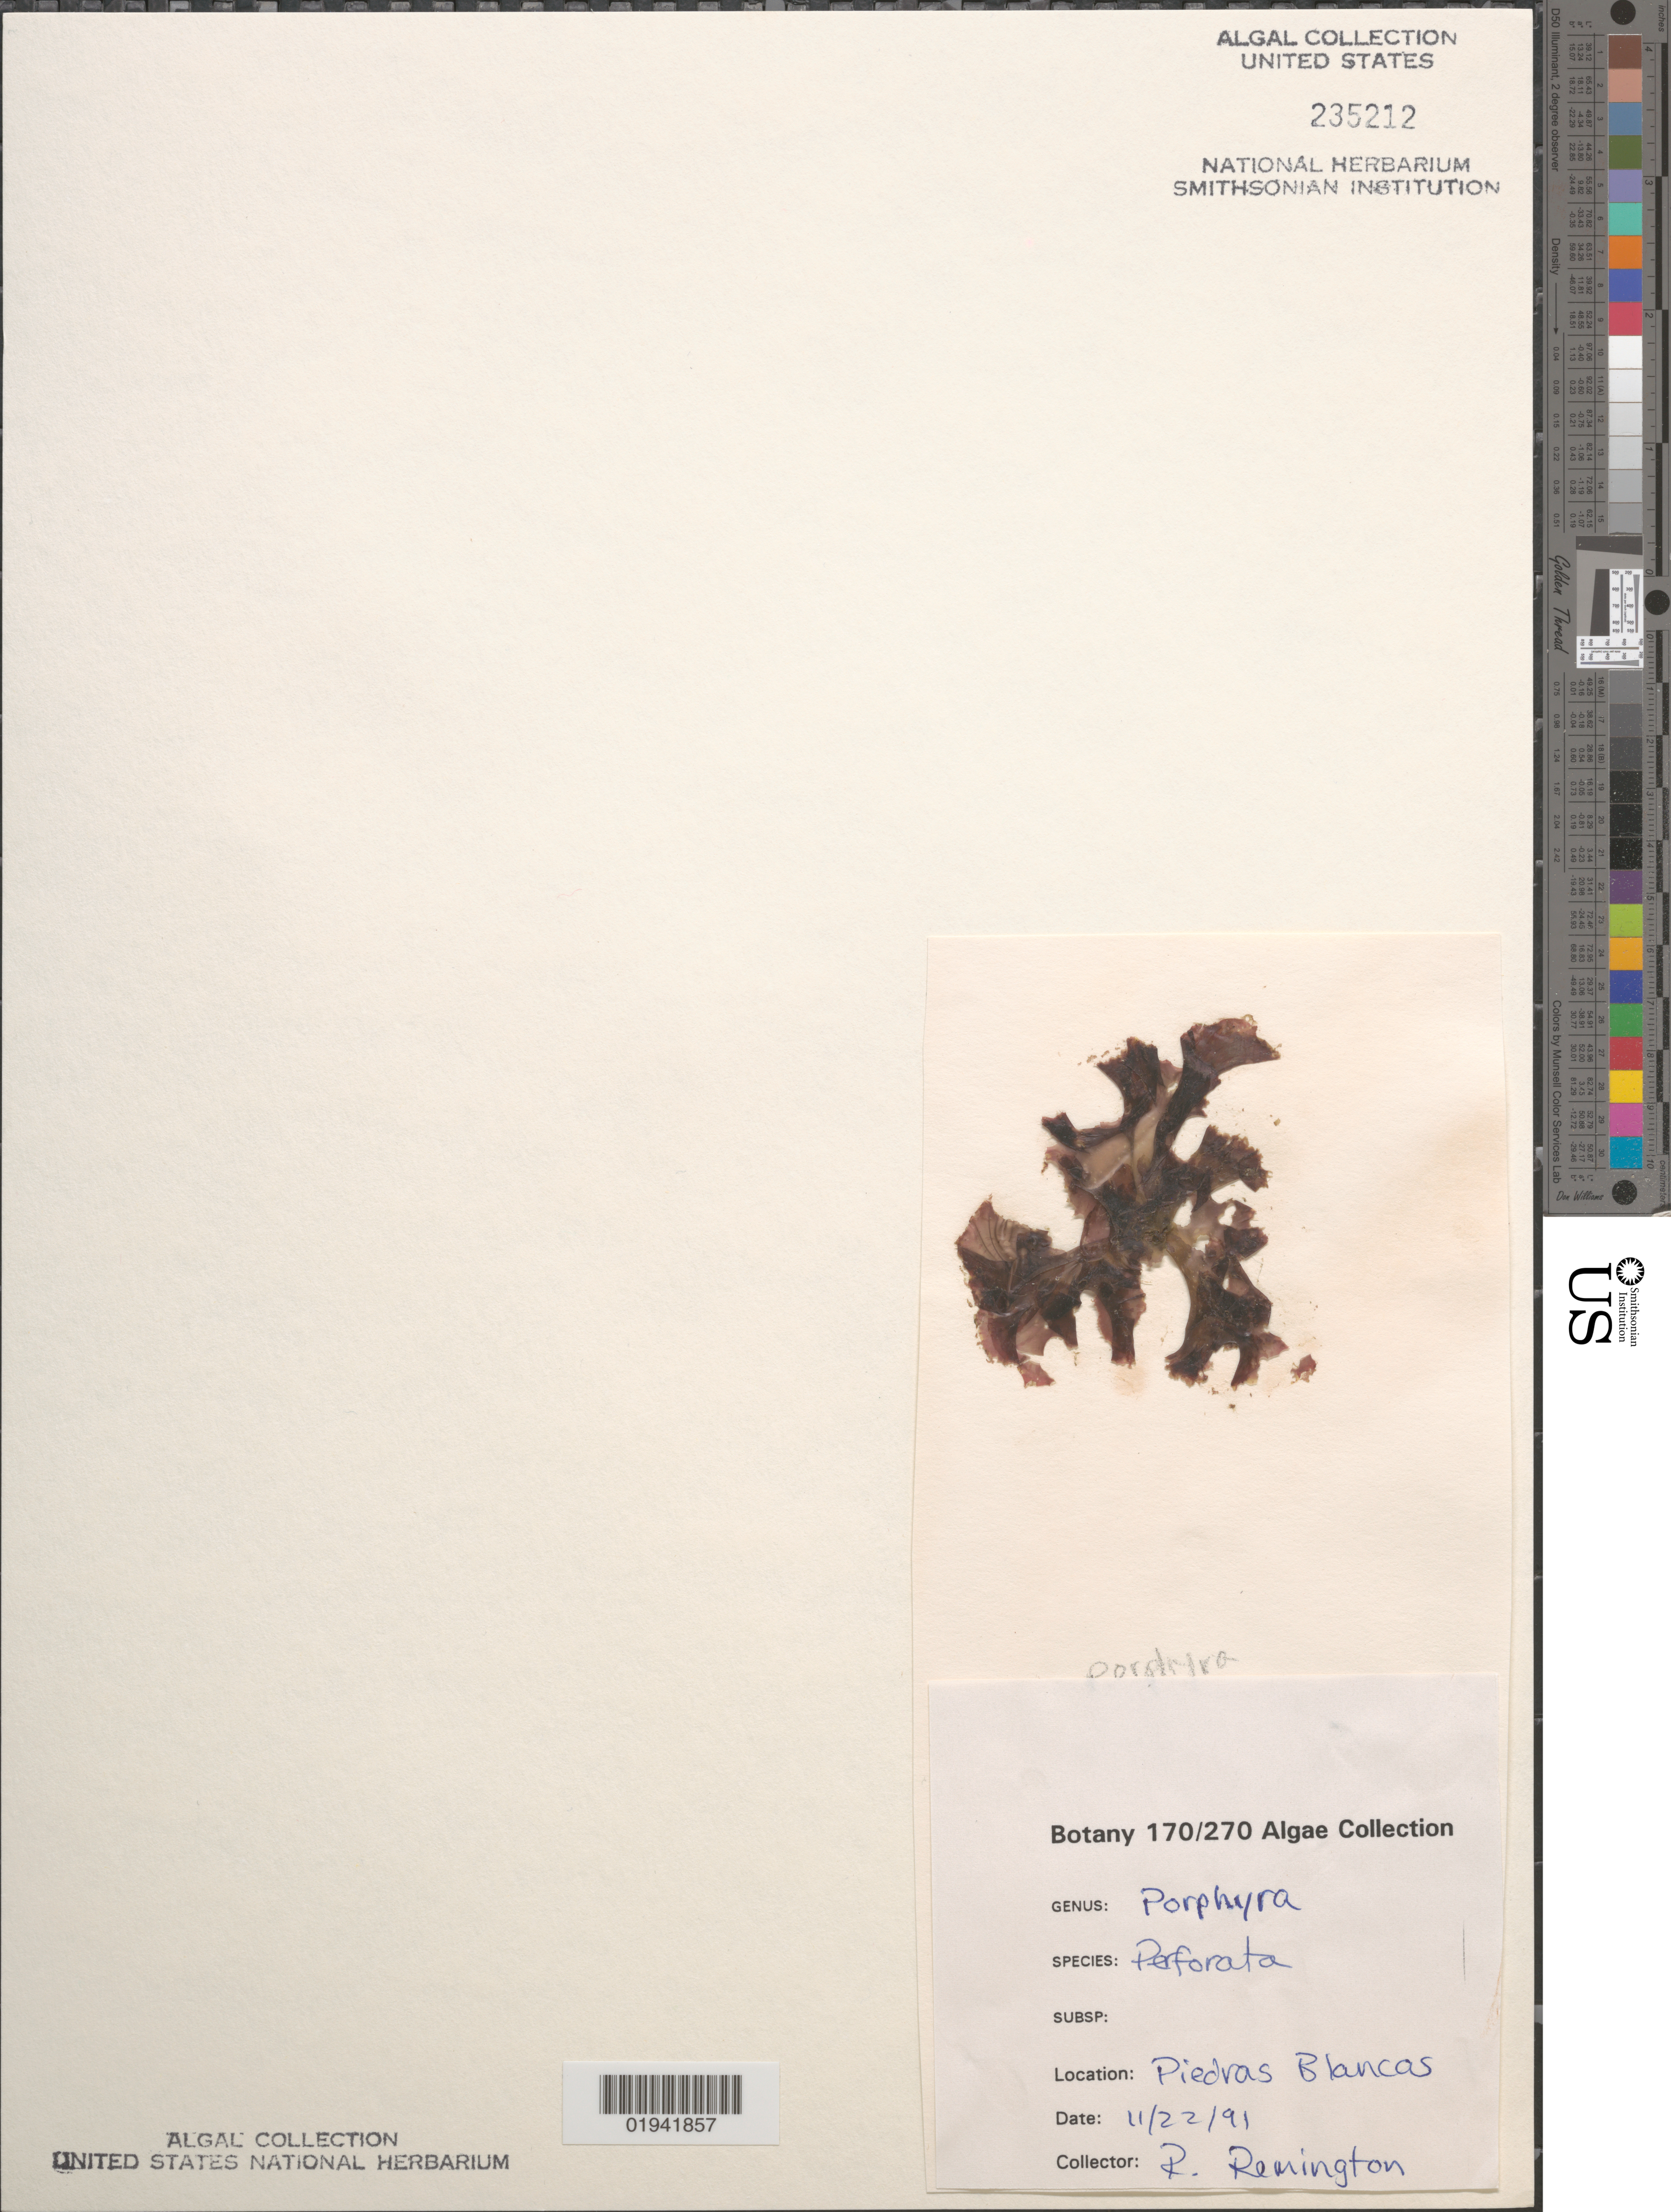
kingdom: Plantae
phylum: Rhodophyta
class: Bangiophyceae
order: Bangiales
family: Bangiaceae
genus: Porphyra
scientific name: Porphyra perforata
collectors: R. Remington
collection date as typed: Transcribed d/m/y: 22/11/91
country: United States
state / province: California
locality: Piedras Blancas.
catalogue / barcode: US 235212